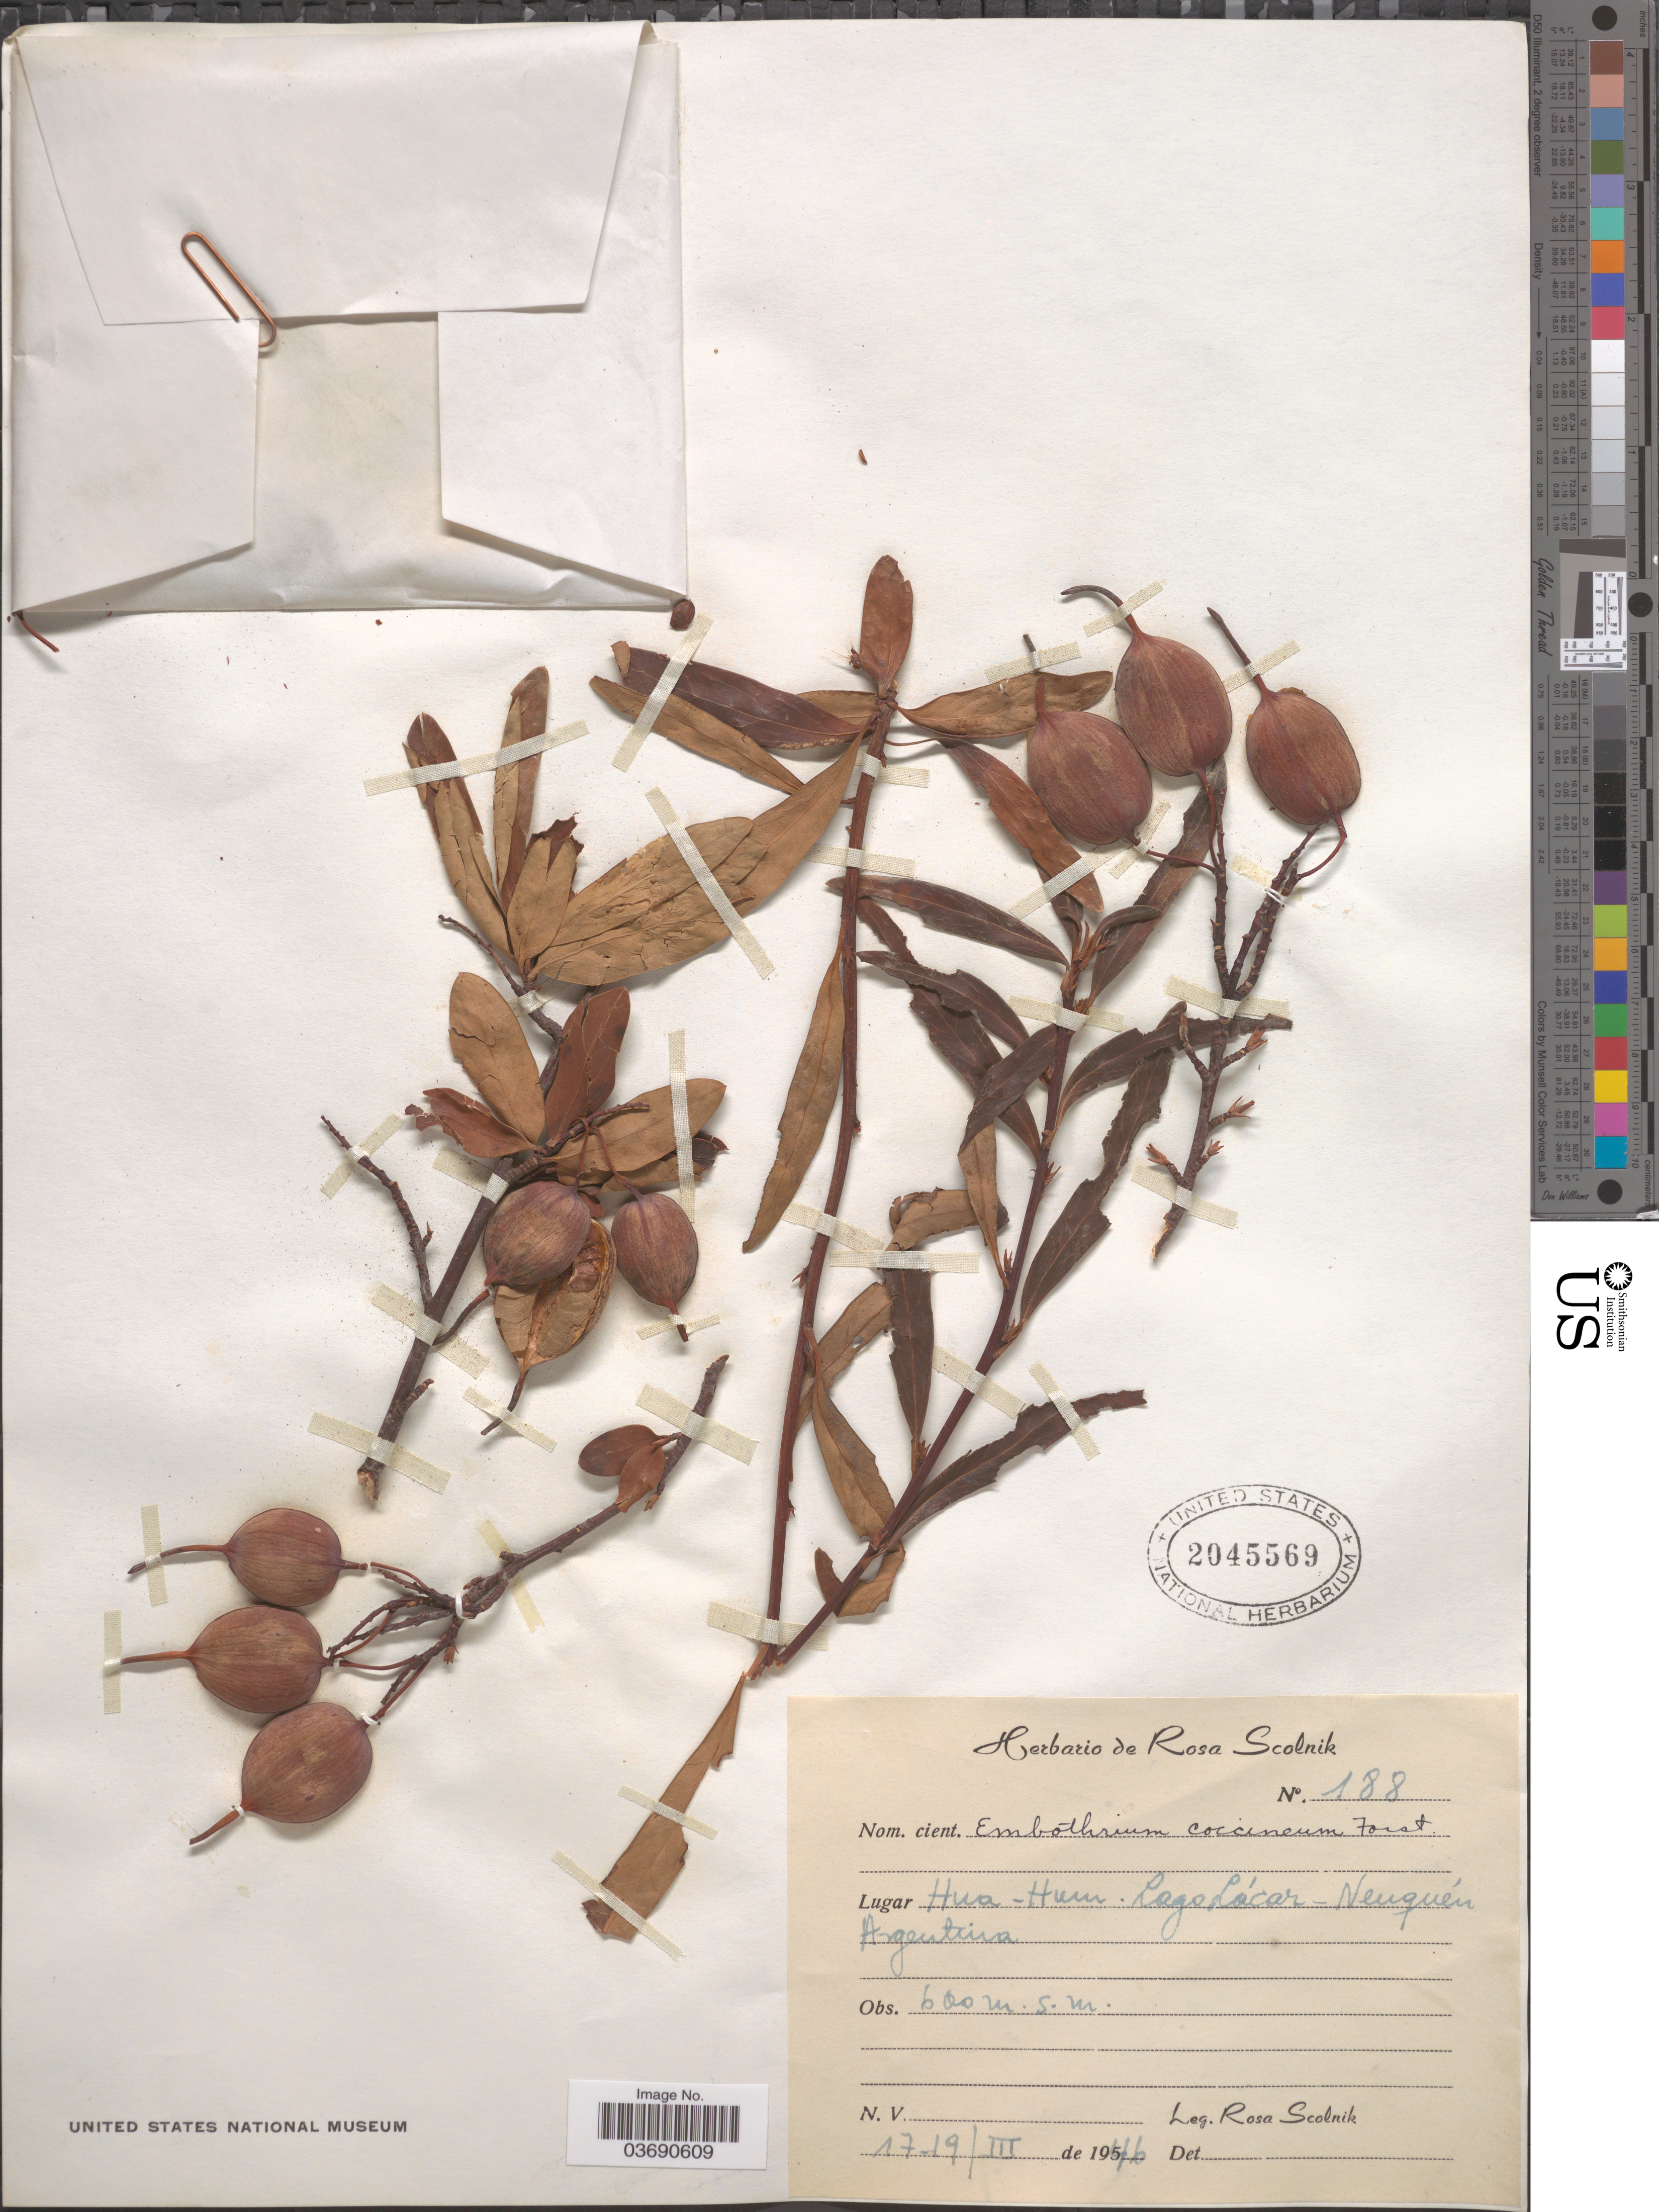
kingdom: Plantae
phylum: Tracheophyta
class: Magnoliopsida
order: Proteales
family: Proteaceae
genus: Embothrium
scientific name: Embothrium coccineum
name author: J.R. Forst. & G. Forst.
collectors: R. Scolnik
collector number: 188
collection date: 1946-03-17/1946-03-19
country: Argentina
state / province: Neuquen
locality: Hua-Hum. Lago Lácar. Neuquén.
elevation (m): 600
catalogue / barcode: US 2045569